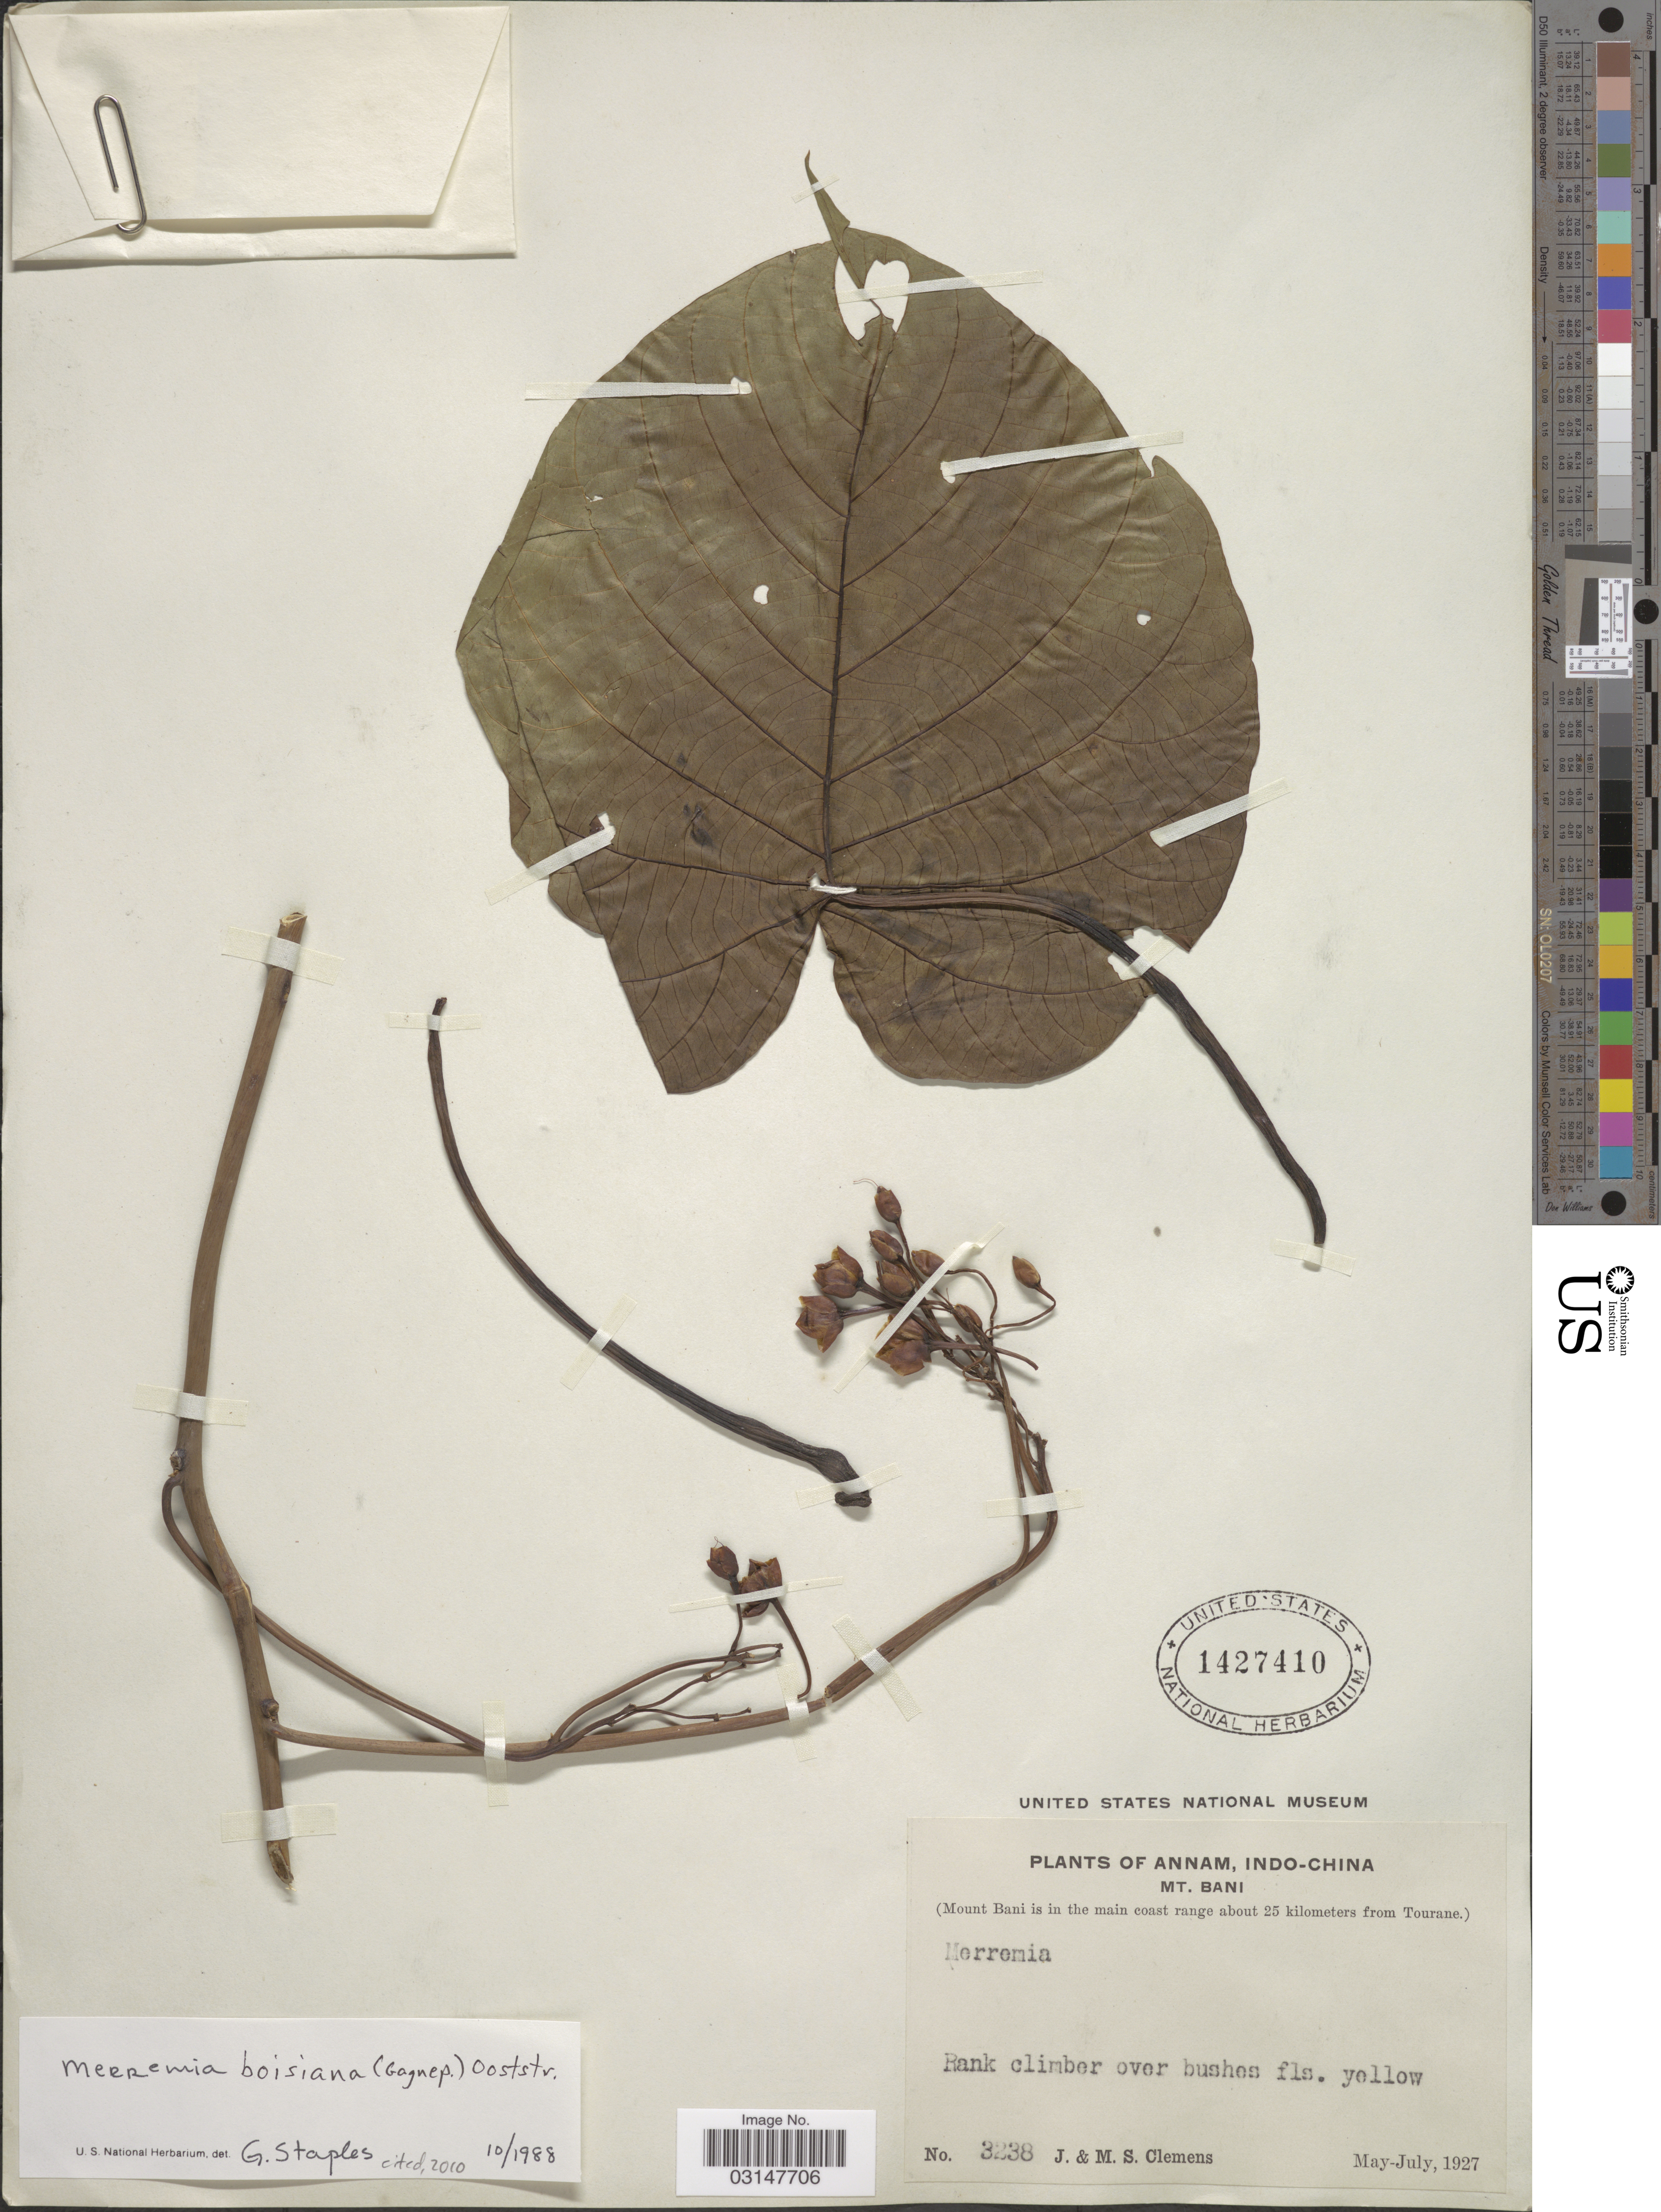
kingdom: Plantae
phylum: Tracheophyta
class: Magnoliopsida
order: Solanales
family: Convolvulaceae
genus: Decalobanthus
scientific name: Decalobanthus boisianus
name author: (Gagnep.) A. R. Simões & Staples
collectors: J. Clemens & M. S. Clemens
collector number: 3238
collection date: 1927-05/1927-07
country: Vietnam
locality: Annam, Indo-China. Mt. Bani.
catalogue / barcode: US 1427410